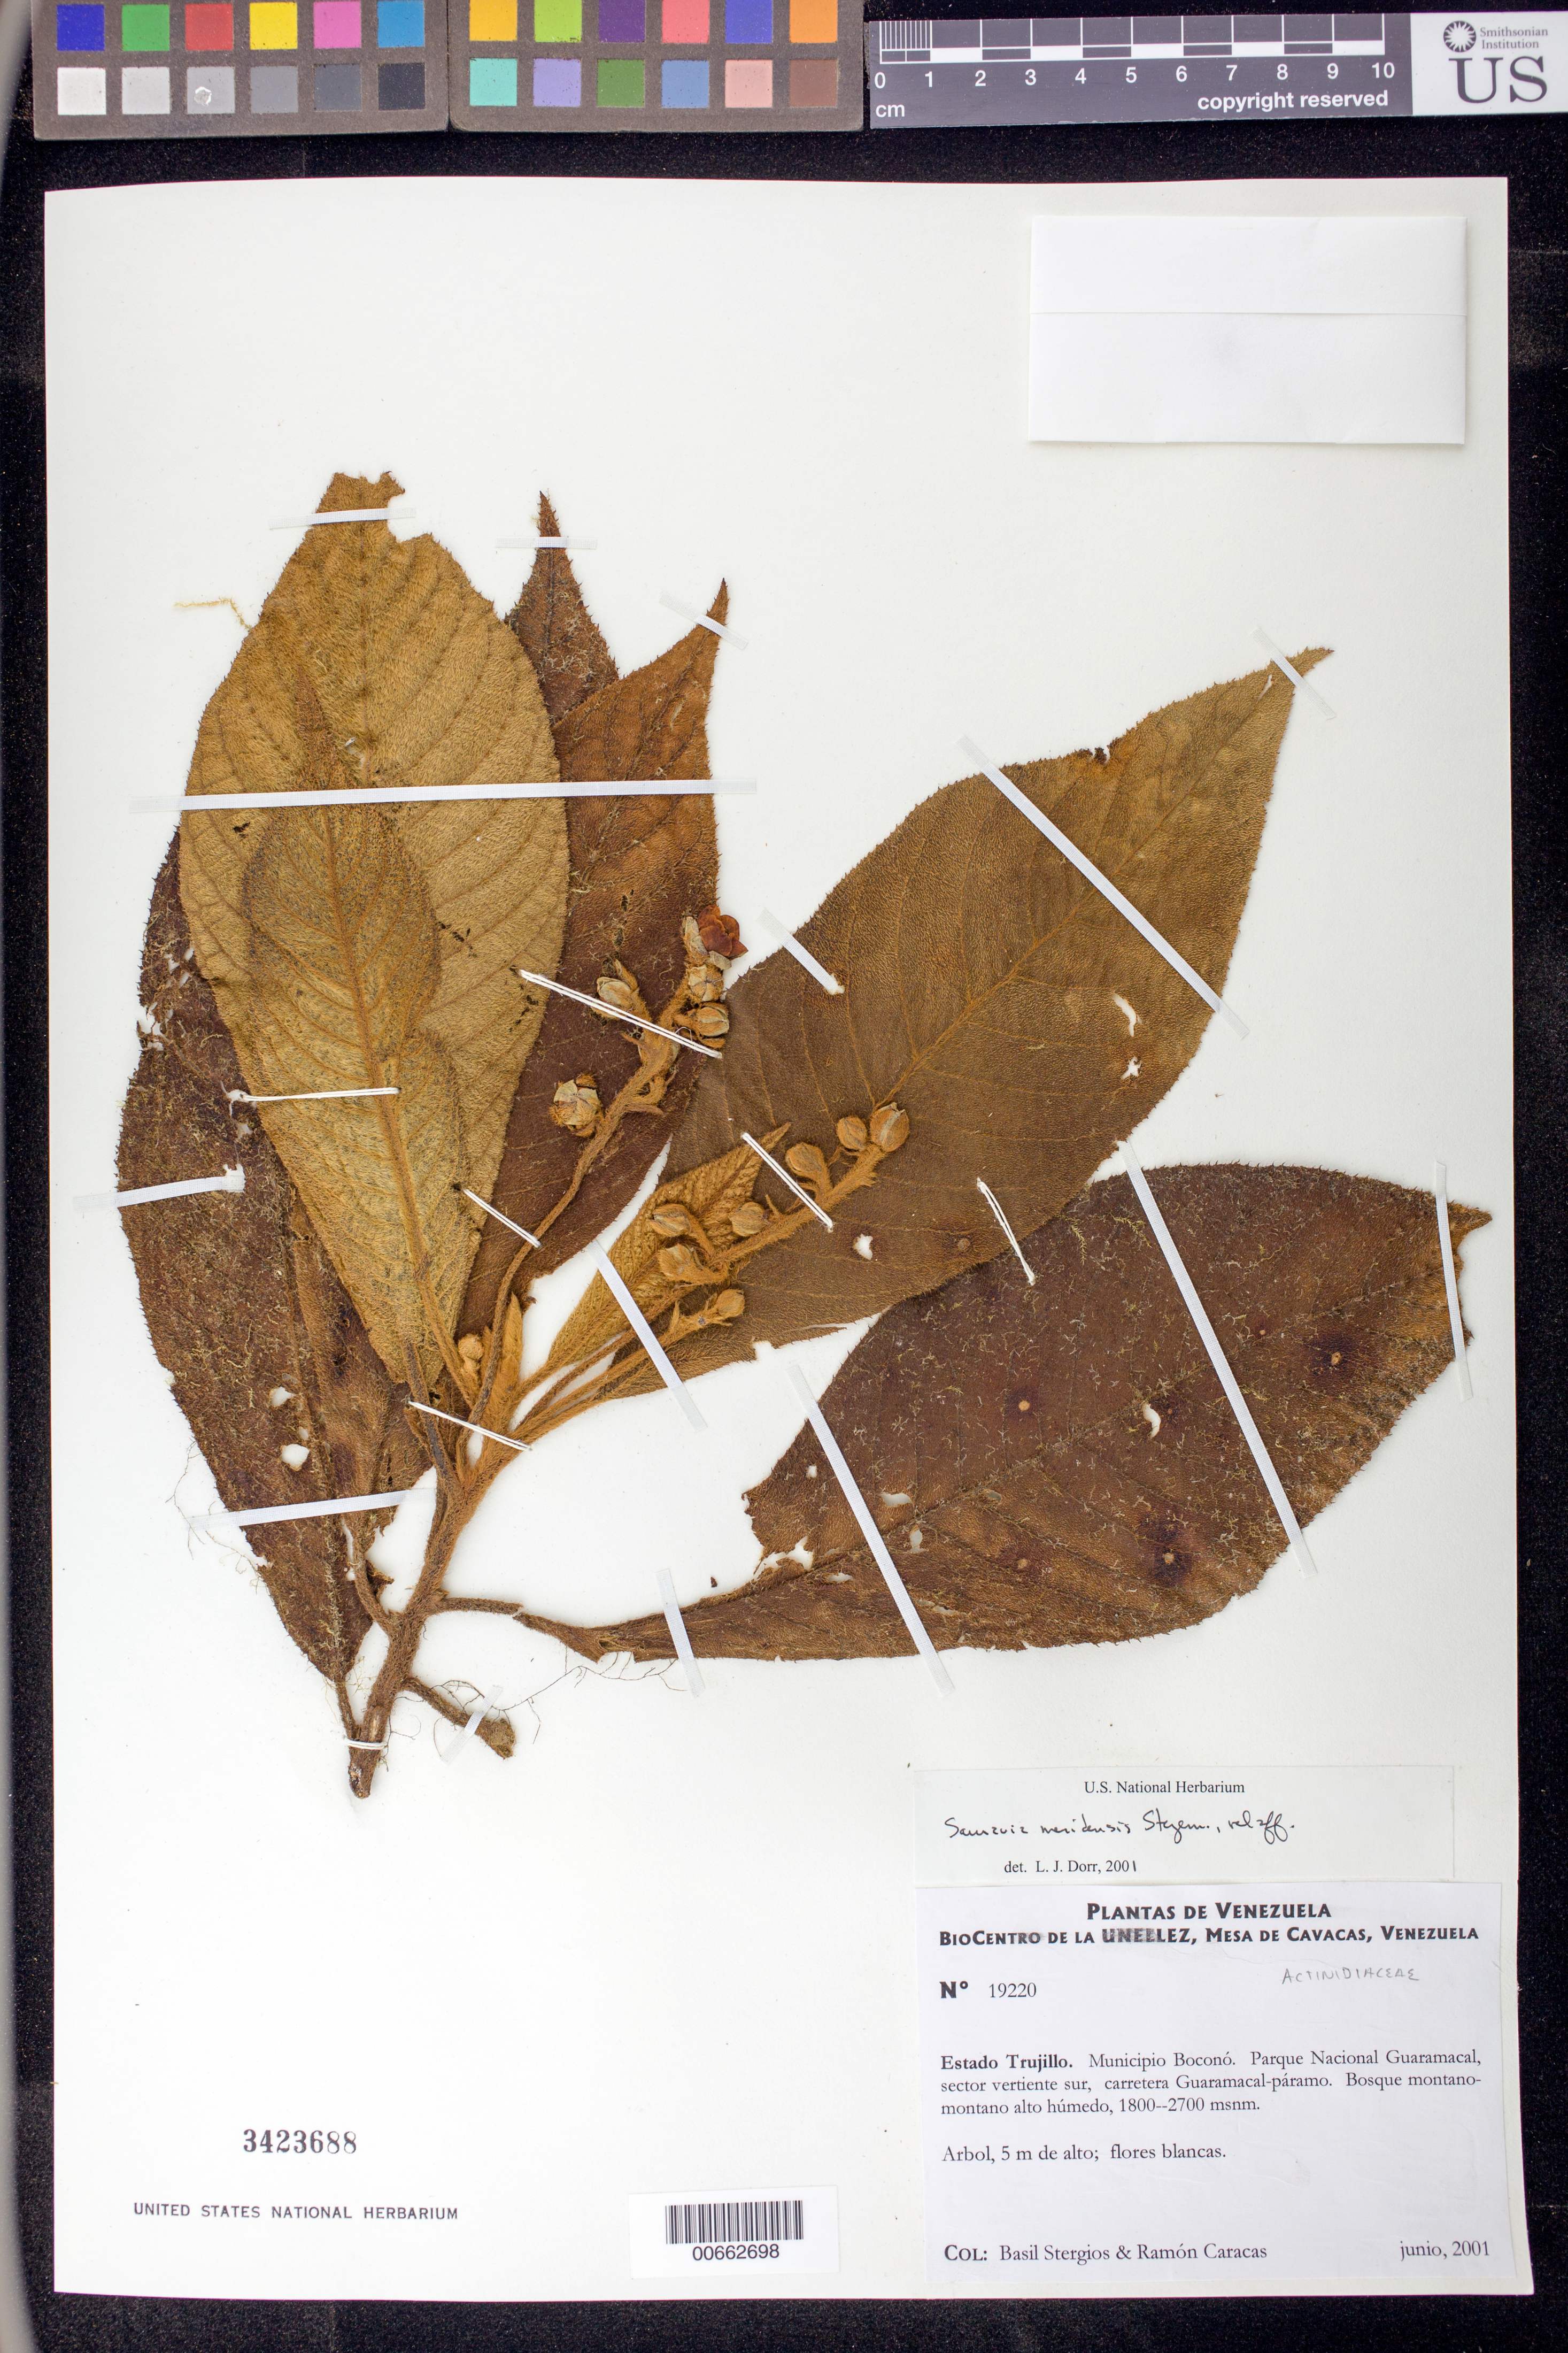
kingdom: Plantae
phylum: Tracheophyta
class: Magnoliopsida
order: Ericales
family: Actinidiaceae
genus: Saurauia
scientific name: Saurauia meridensis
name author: Steyerm.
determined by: Dorr, L. J., (BOT), Smithsonian Institution - National Museum of Natural History (UNITED STATES)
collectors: B. G. Stergios & R. Caracas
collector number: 19220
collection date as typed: Jun 2001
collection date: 2001-06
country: Venezuela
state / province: Trujillo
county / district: Boconó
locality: Parque Nacional Guaramacal, sector vertiente sur, carretera Guaramacal-páramo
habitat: Bosque montano-montano alto húmedo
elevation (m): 1800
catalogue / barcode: US 3423688